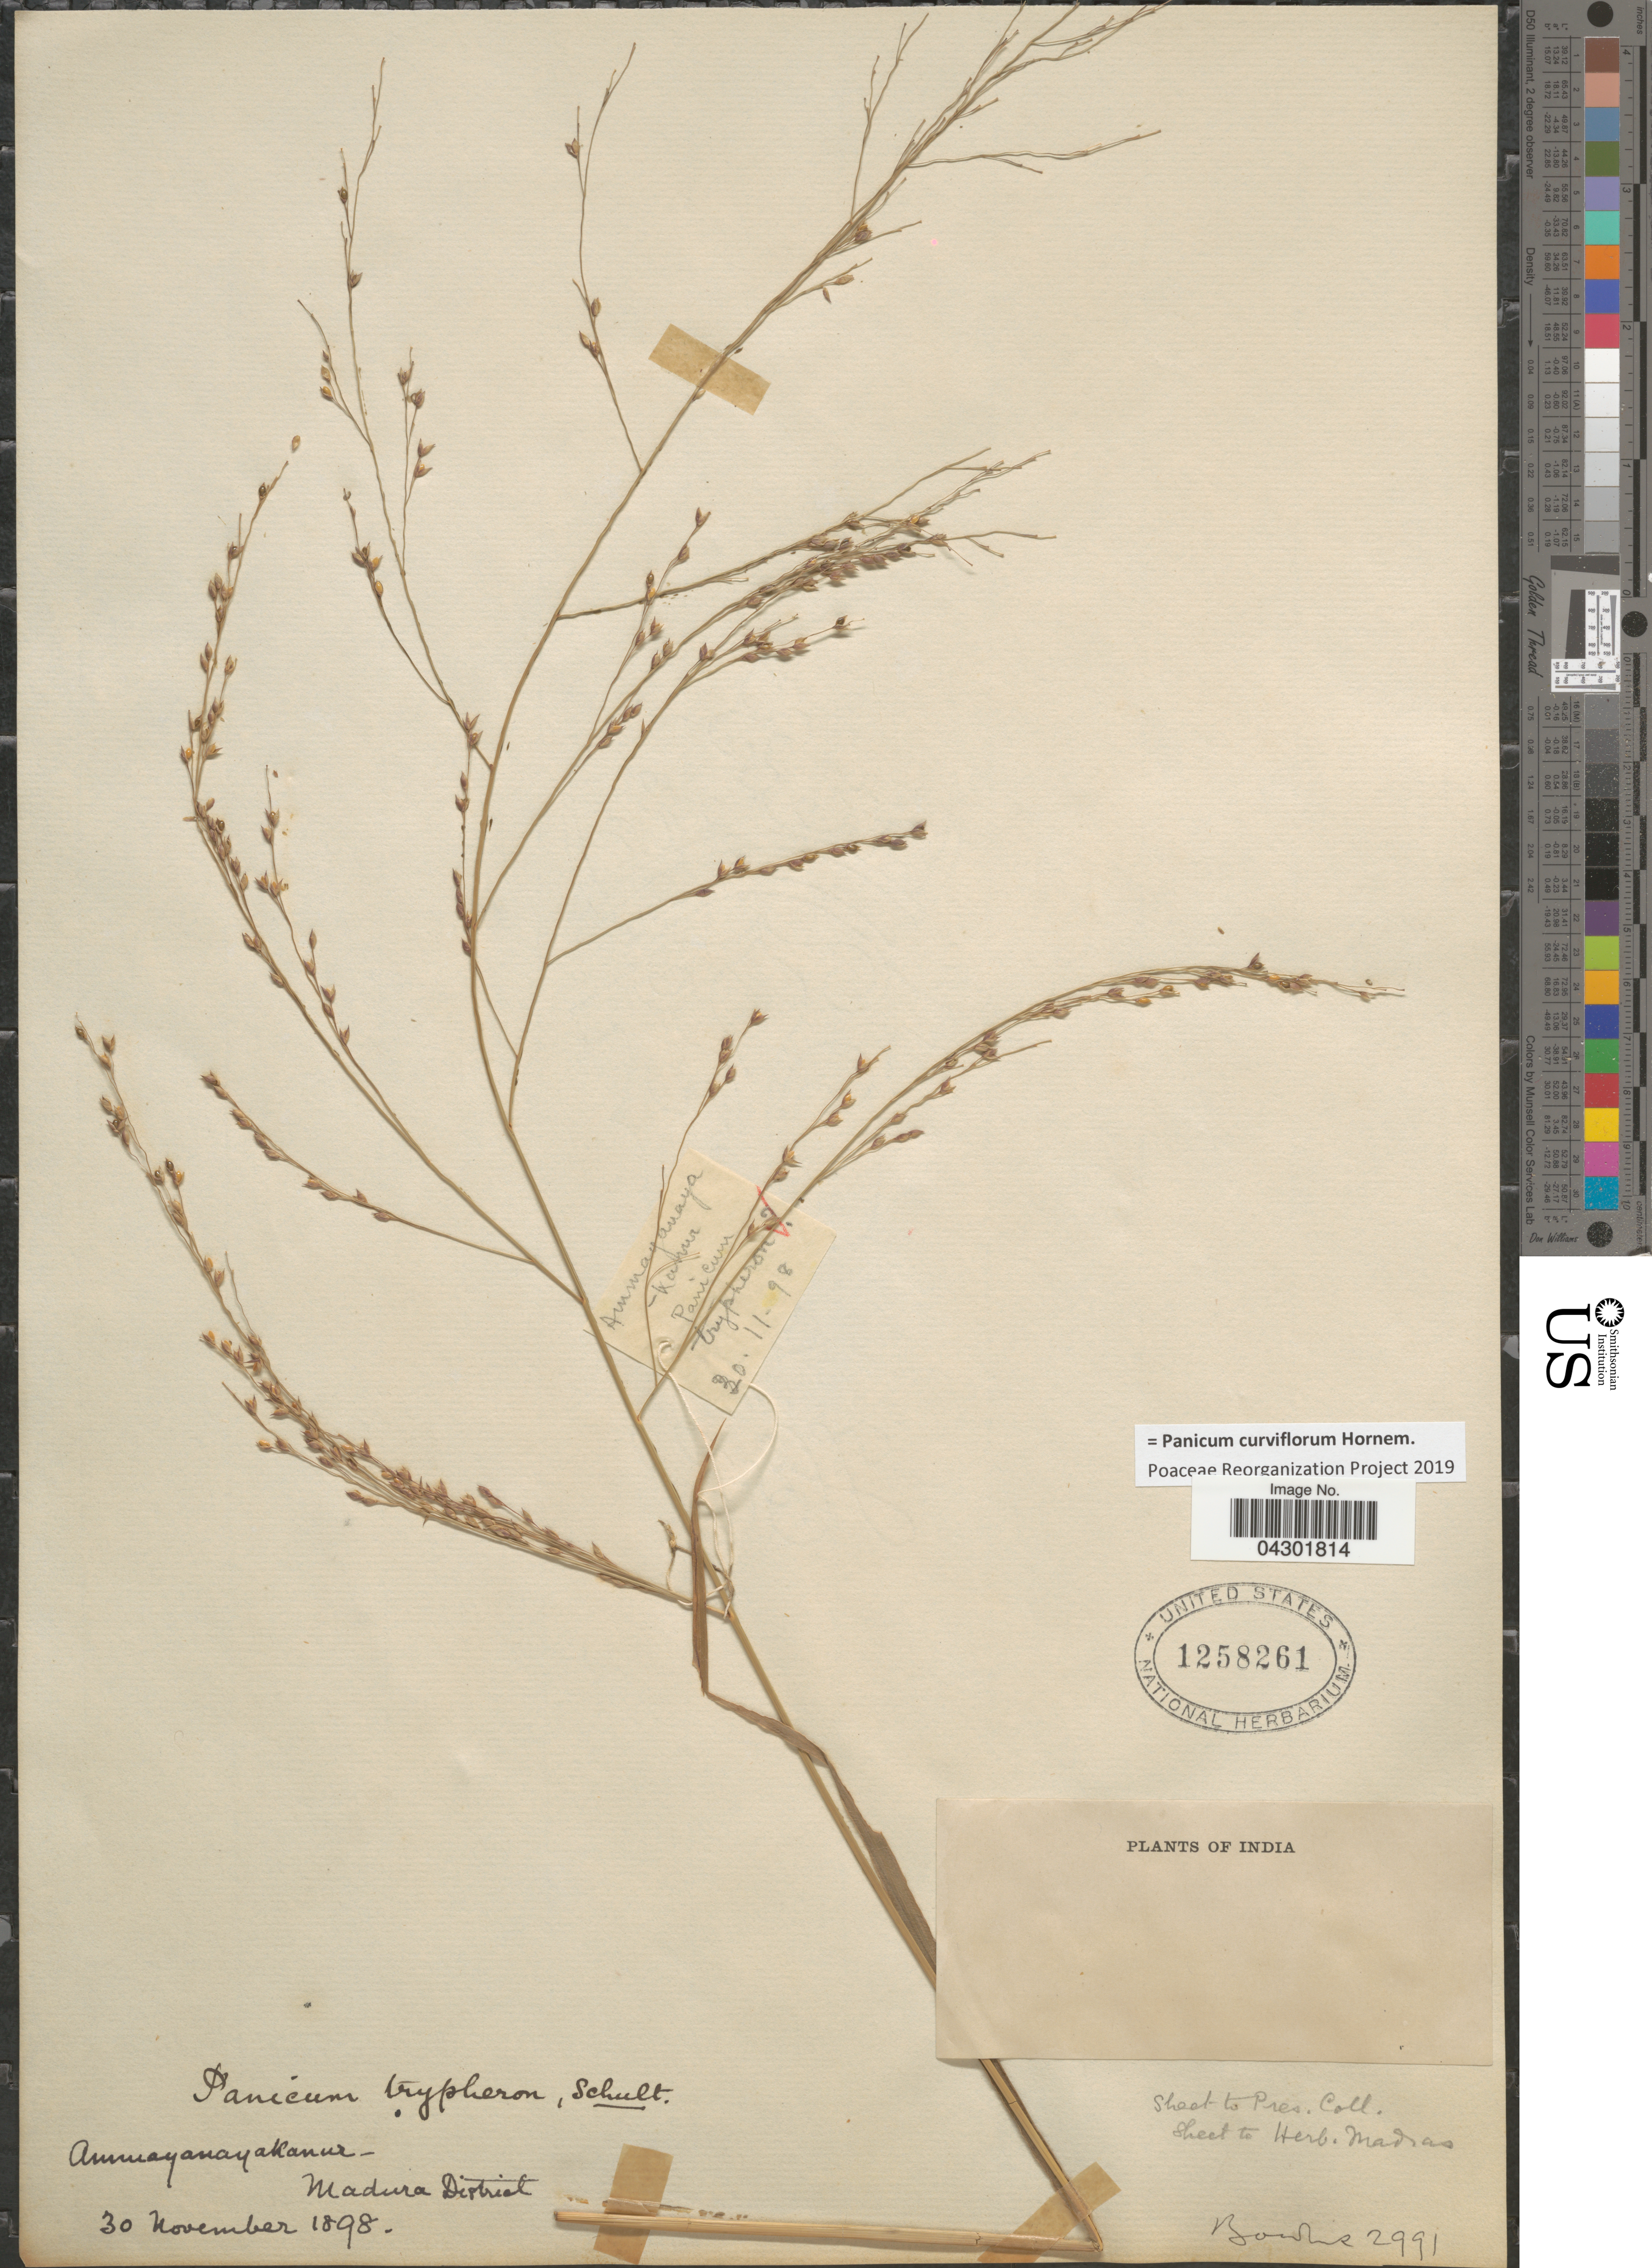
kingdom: Plantae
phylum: Tracheophyta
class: Liliopsida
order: Poales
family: Poaceae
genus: Panicum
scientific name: Panicum curviflorum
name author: Hornem.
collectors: Bowles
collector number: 2991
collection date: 1898-11-30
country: India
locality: Ammayanayakanur, Madura District.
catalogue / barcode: US 1258261